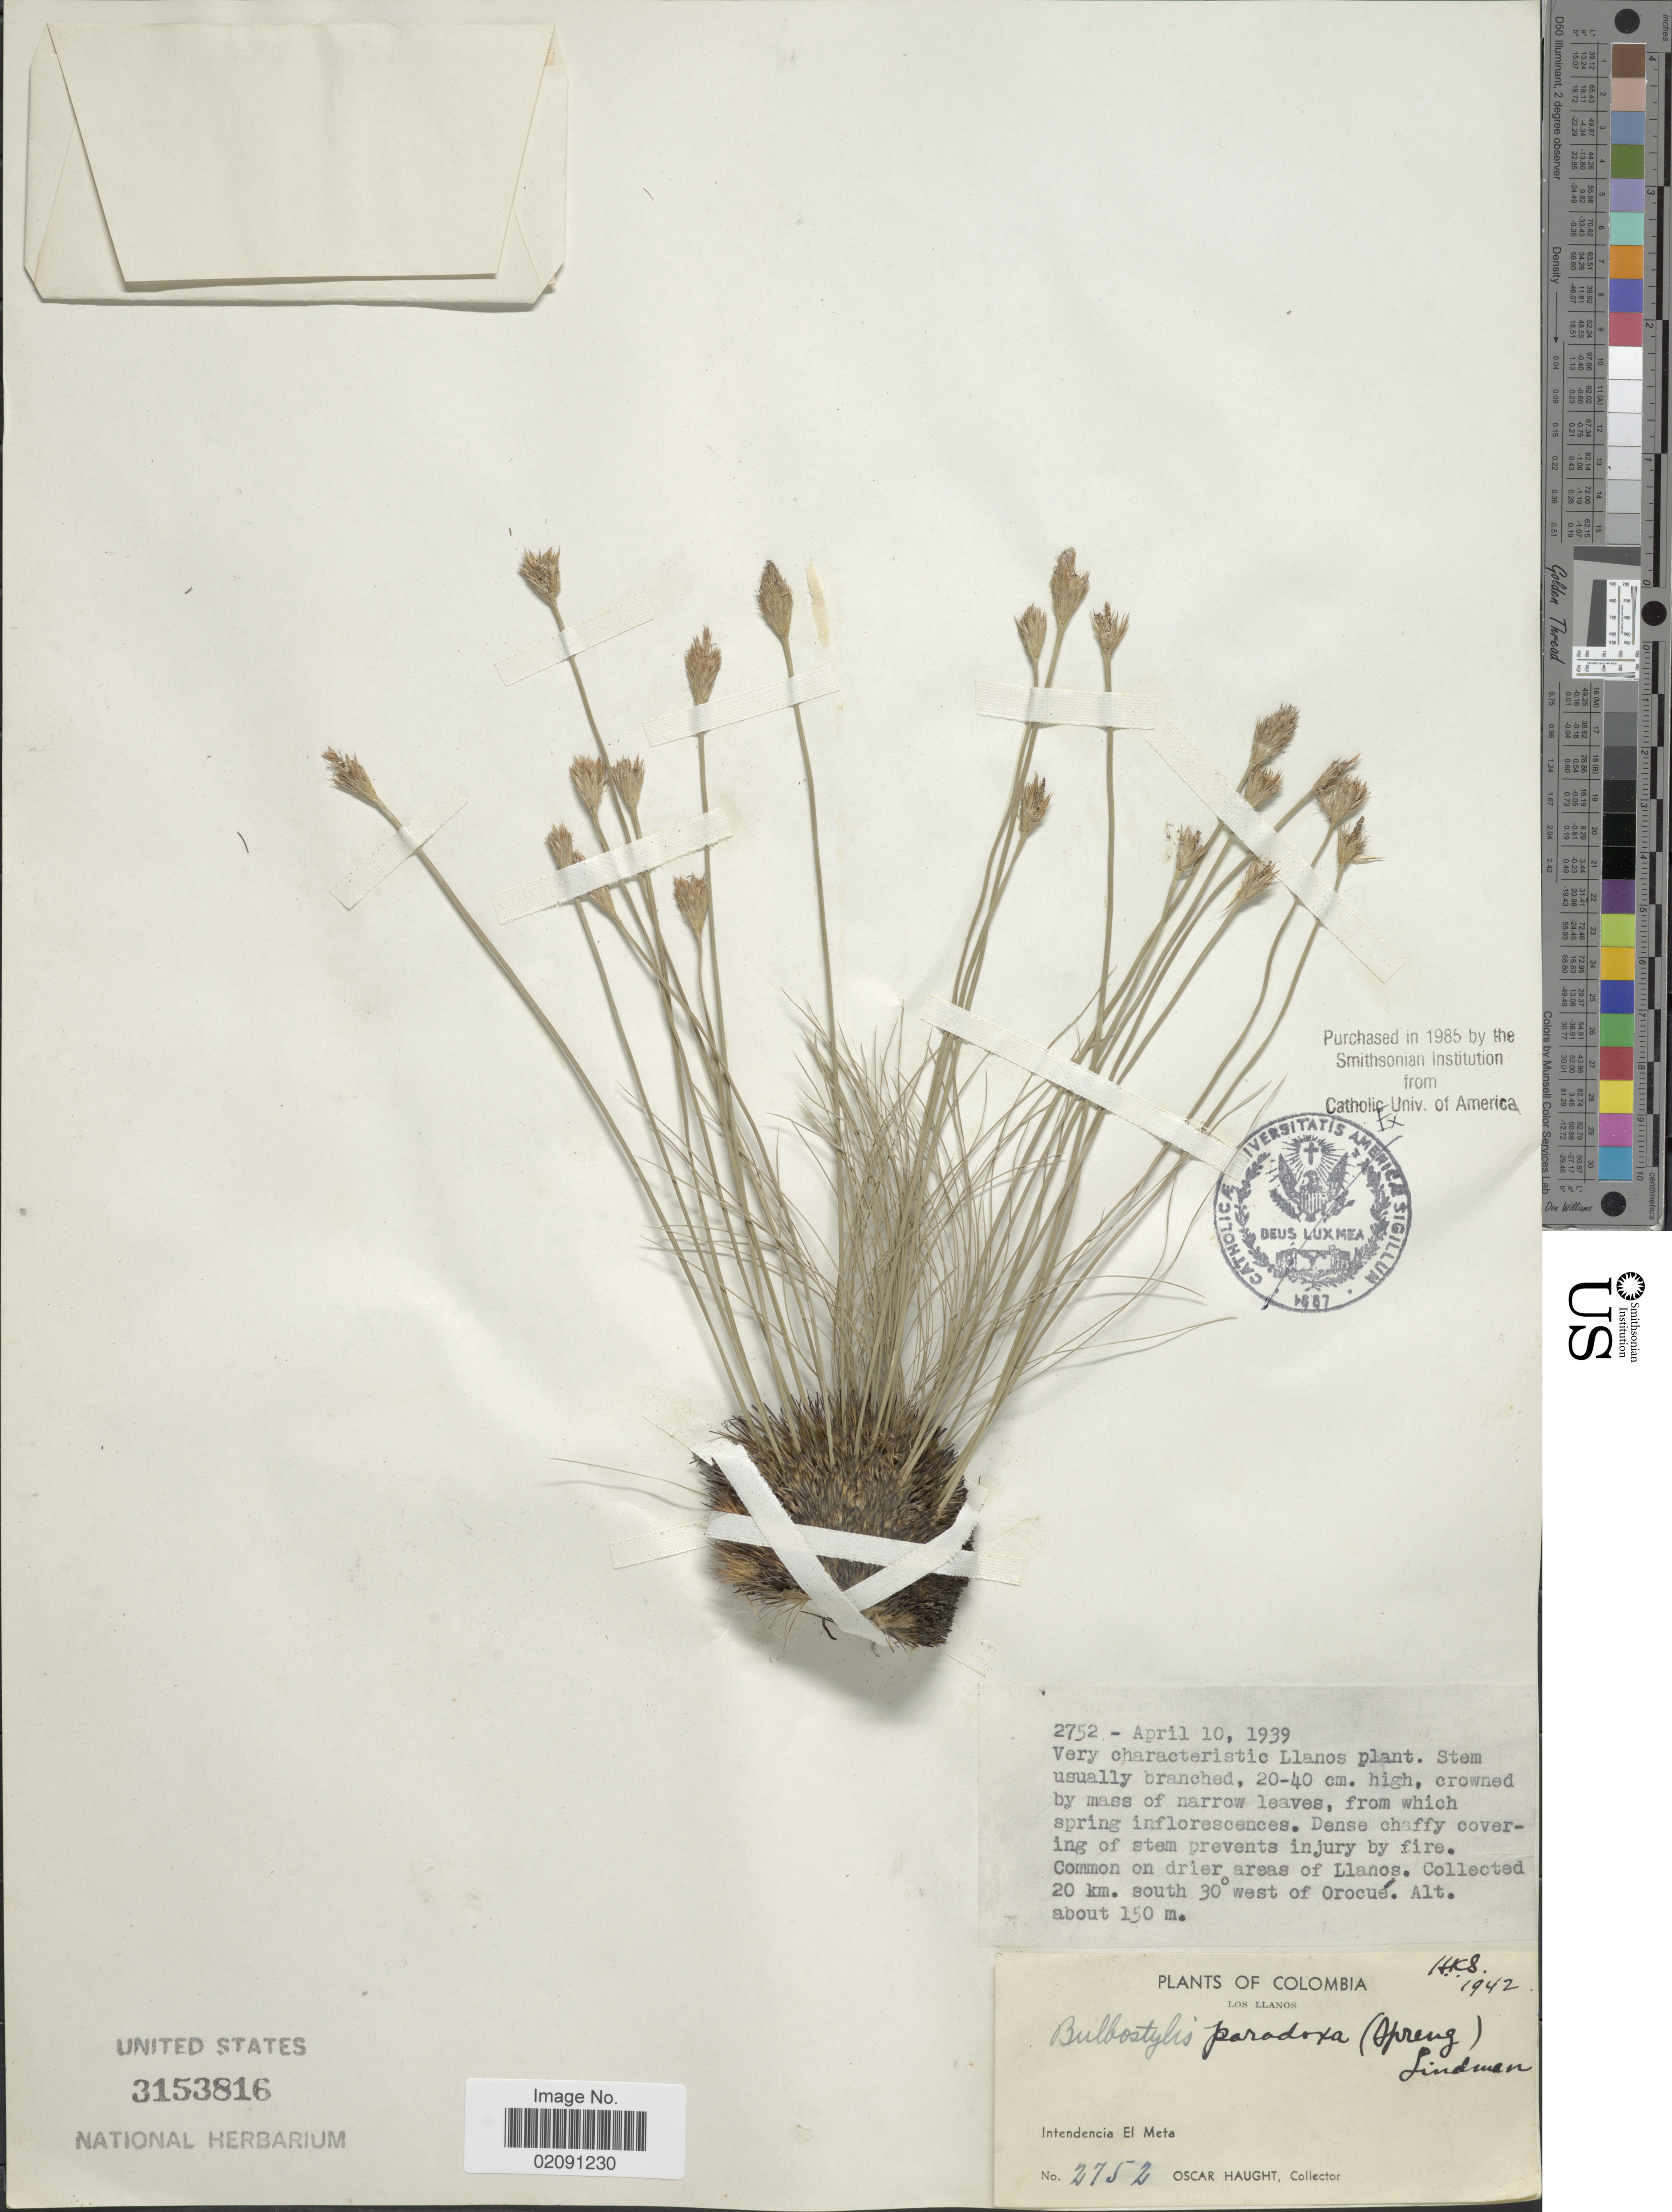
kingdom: Plantae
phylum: Tracheophyta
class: Liliopsida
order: Poales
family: Cyperaceae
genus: Bulbostylis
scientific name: Bulbostylis paradoxa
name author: (Spreng.) Lindm.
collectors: O. Haught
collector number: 2752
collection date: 1939-04-10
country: Colombia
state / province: Meta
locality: Los Llanos, 20 km south 30° west of Orocue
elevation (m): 150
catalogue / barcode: US 3153816